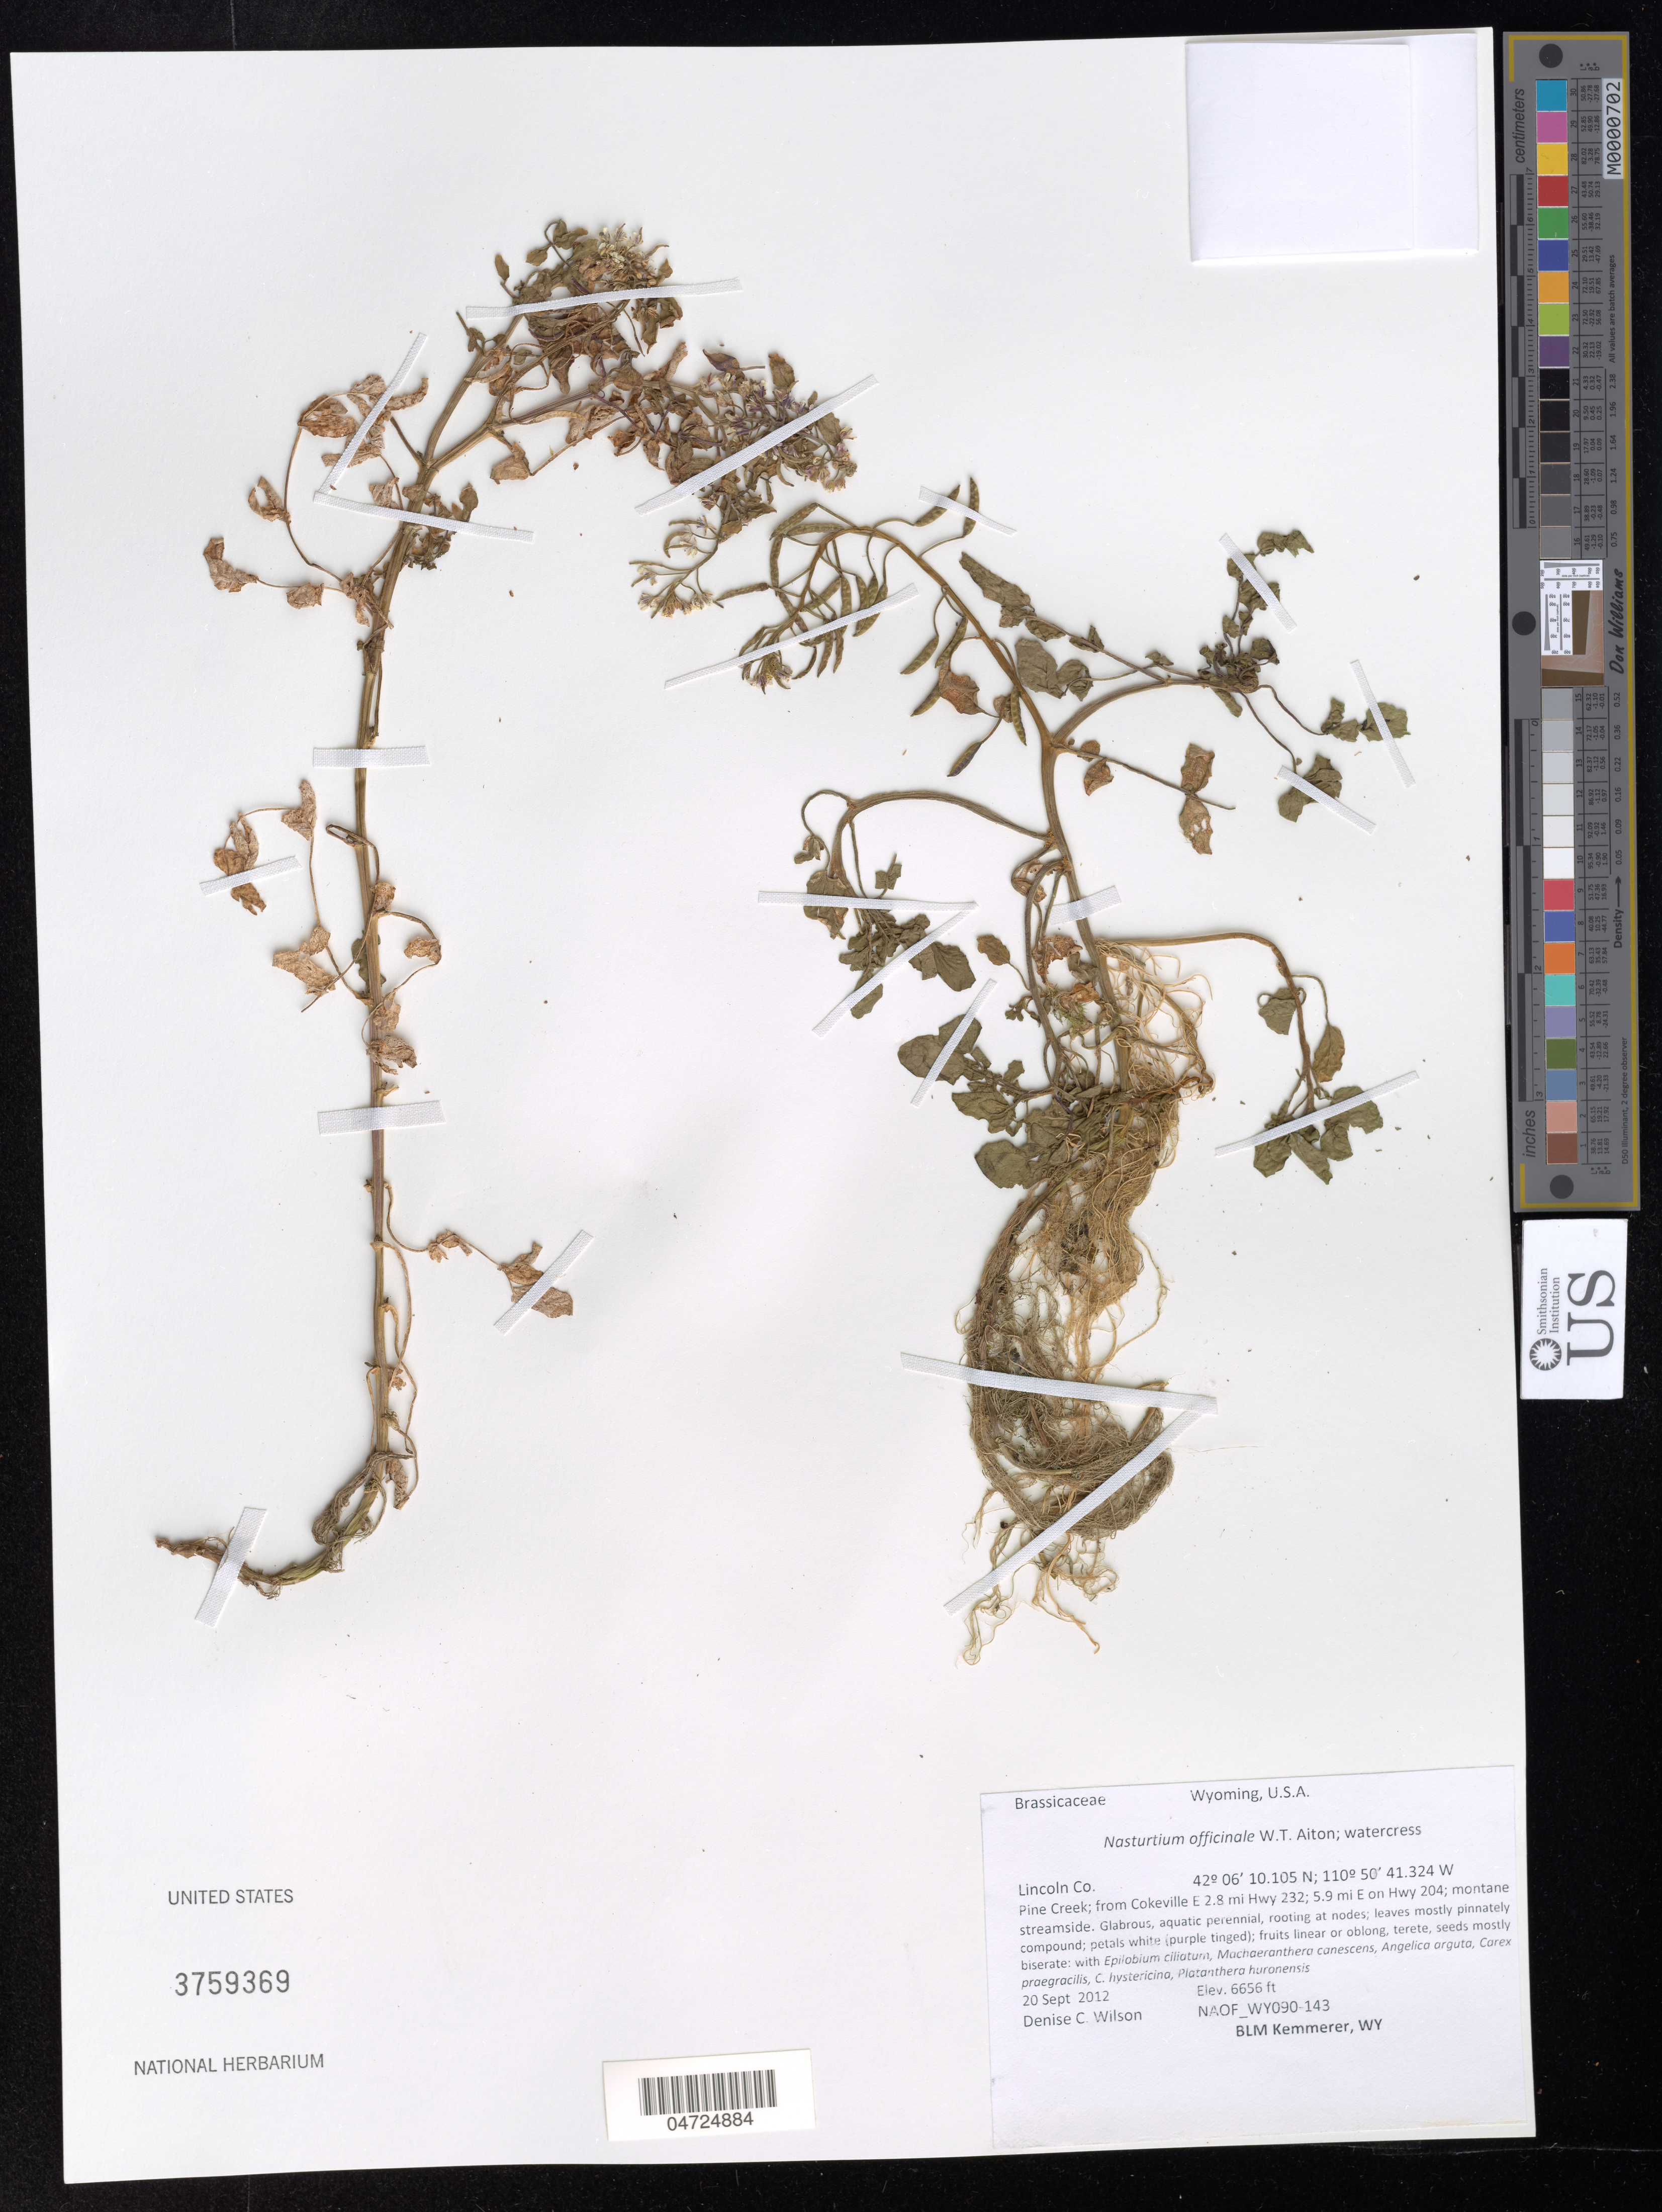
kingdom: Plantae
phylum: Tracheophyta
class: Magnoliopsida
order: Brassicales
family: Brassicaceae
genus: Nasturtium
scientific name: Nasturtium officinale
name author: R. Br.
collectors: D. Wilson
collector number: NAOF_WY090-143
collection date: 2012-09-20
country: United States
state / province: Wyoming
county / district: Lincoln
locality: Lincoln Co. Pine Creek; from Cokeville E 2.8 mi Hwy 232; 5.9 mi E on Hwy 204.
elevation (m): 2029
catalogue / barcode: US 3759369